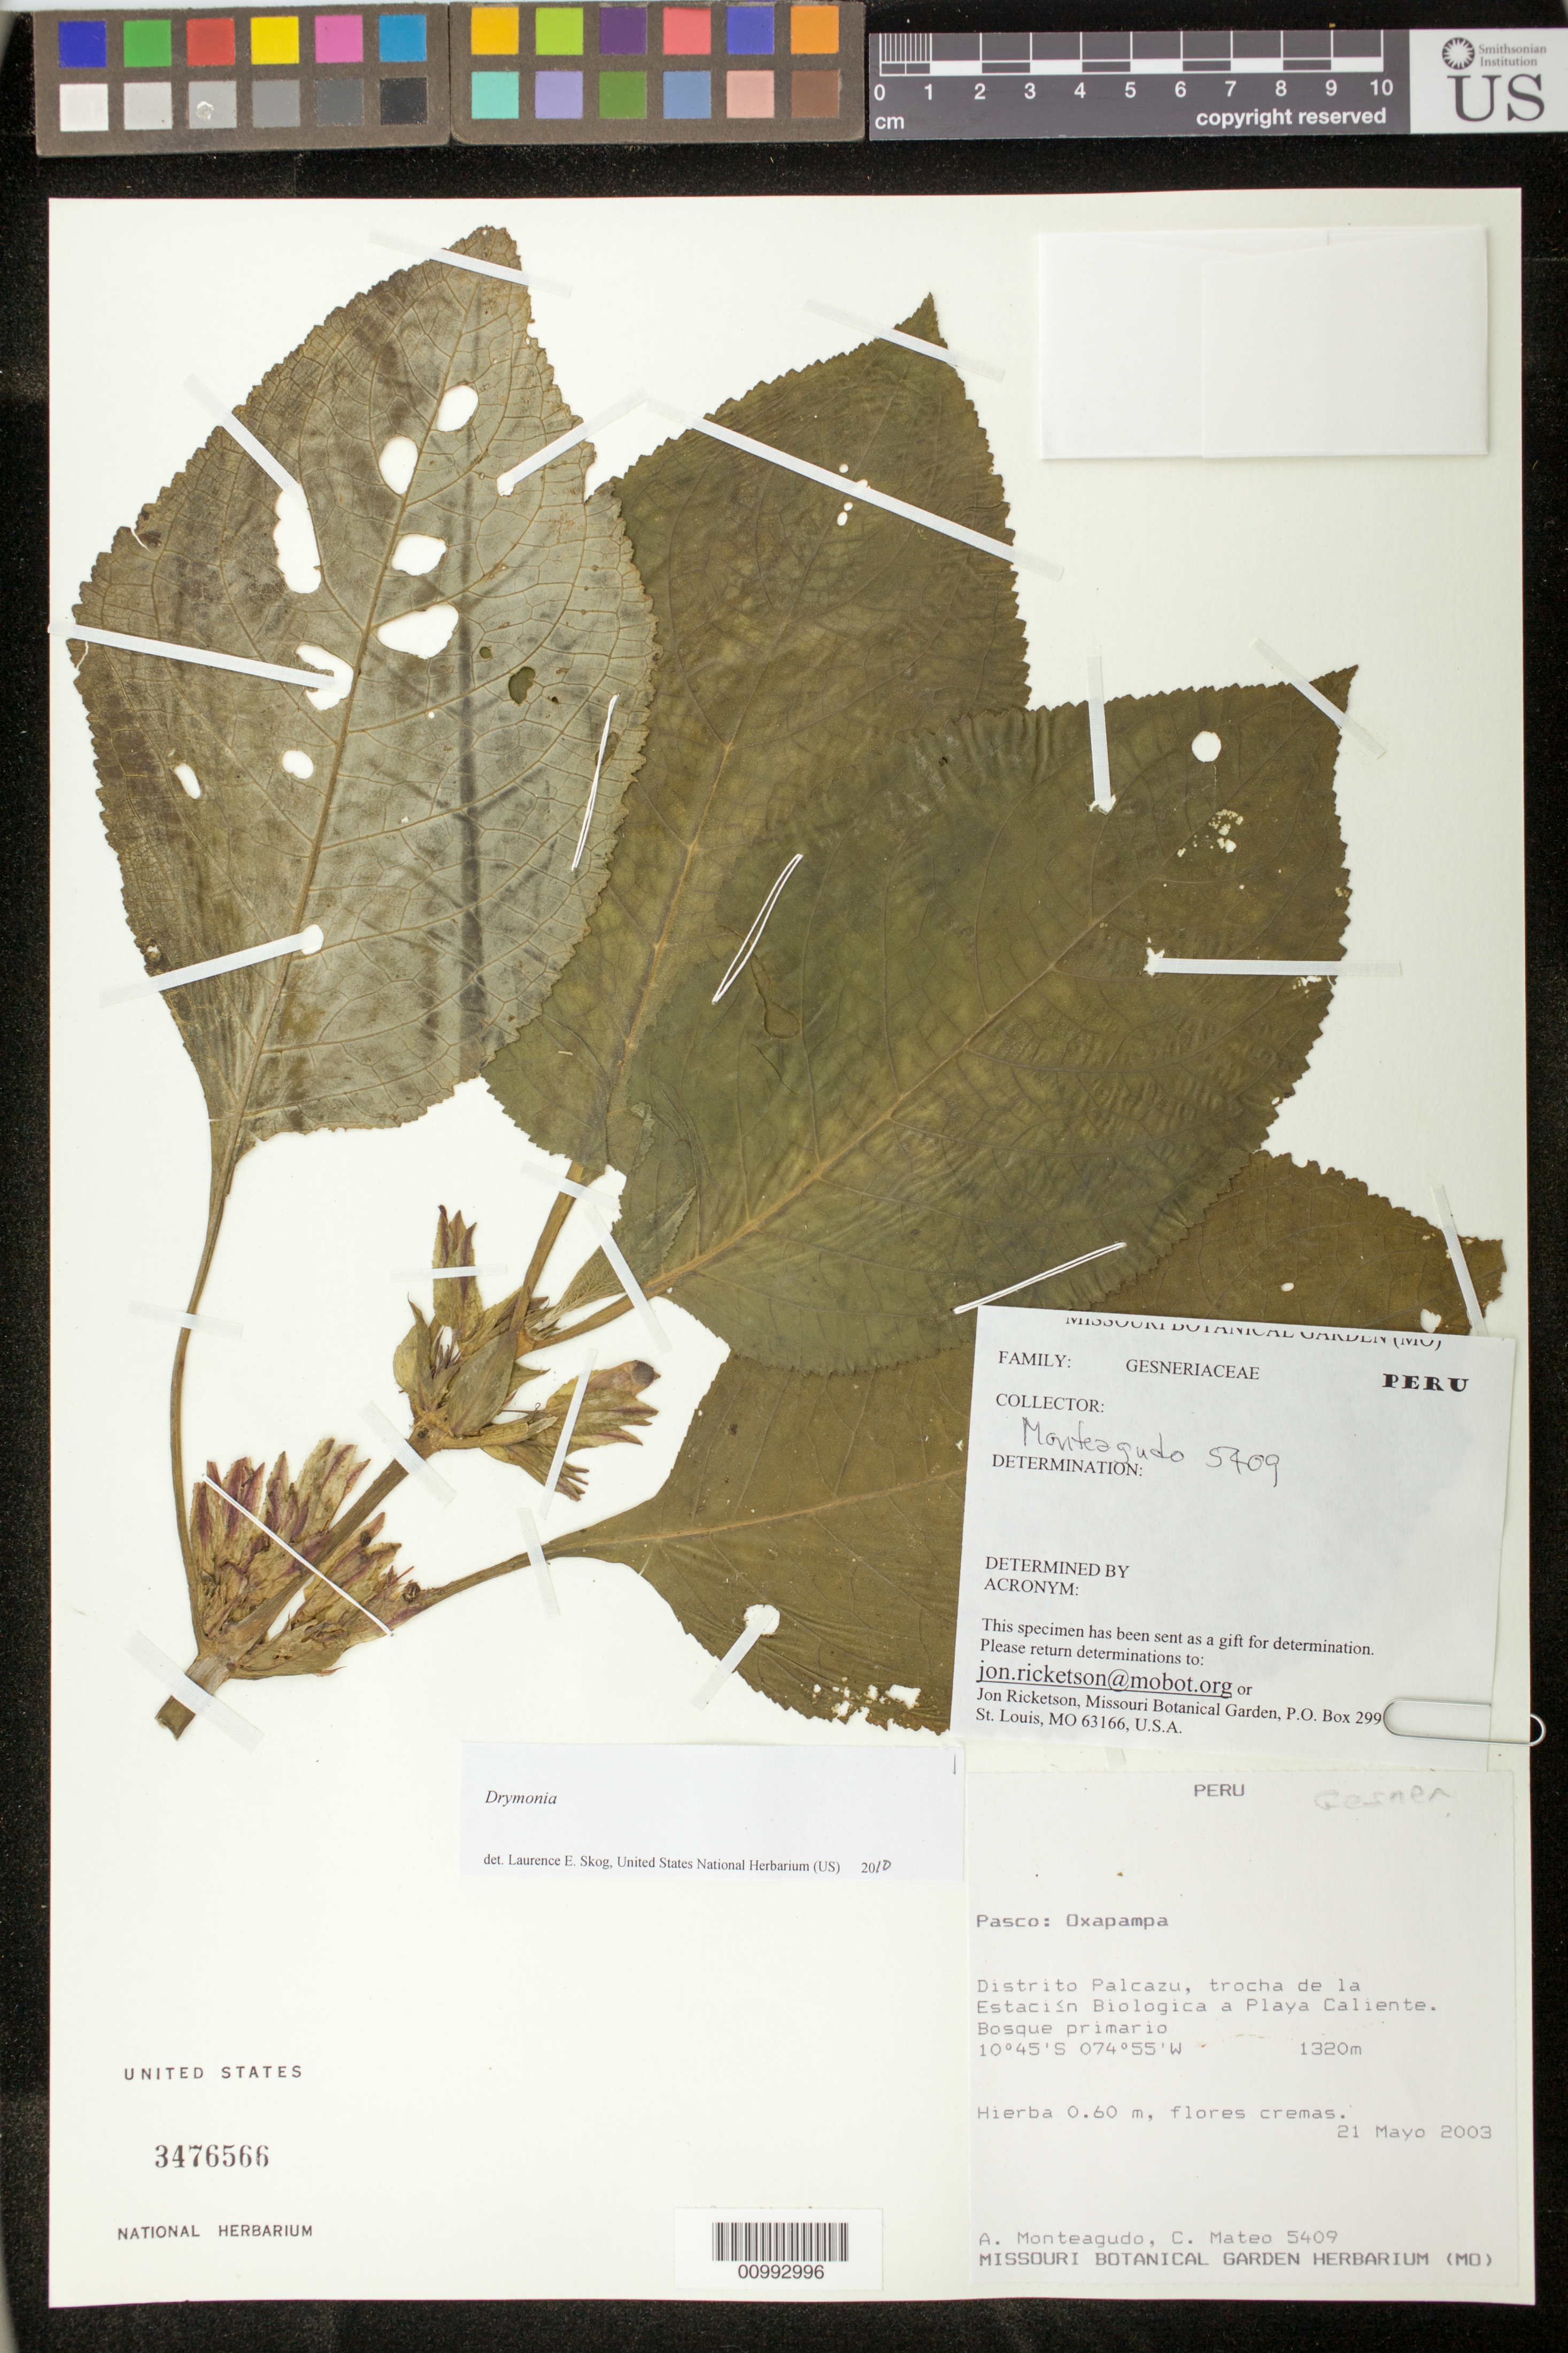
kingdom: Plantae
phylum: Tracheophyta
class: Magnoliopsida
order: Lamiales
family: Gesneriaceae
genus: Drymonia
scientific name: Drymonia sp.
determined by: Skog, Laurence E.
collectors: A. Monteagudo & C. Mateo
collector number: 5409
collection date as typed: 21 May 2003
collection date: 2003-05-21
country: Peru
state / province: Pasco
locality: Pasco: Oxapampa. Distrito Palcazu, trocha de la Estación Biologica a Playa Calienta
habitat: Bosque primario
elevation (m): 1320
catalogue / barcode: US 3476566